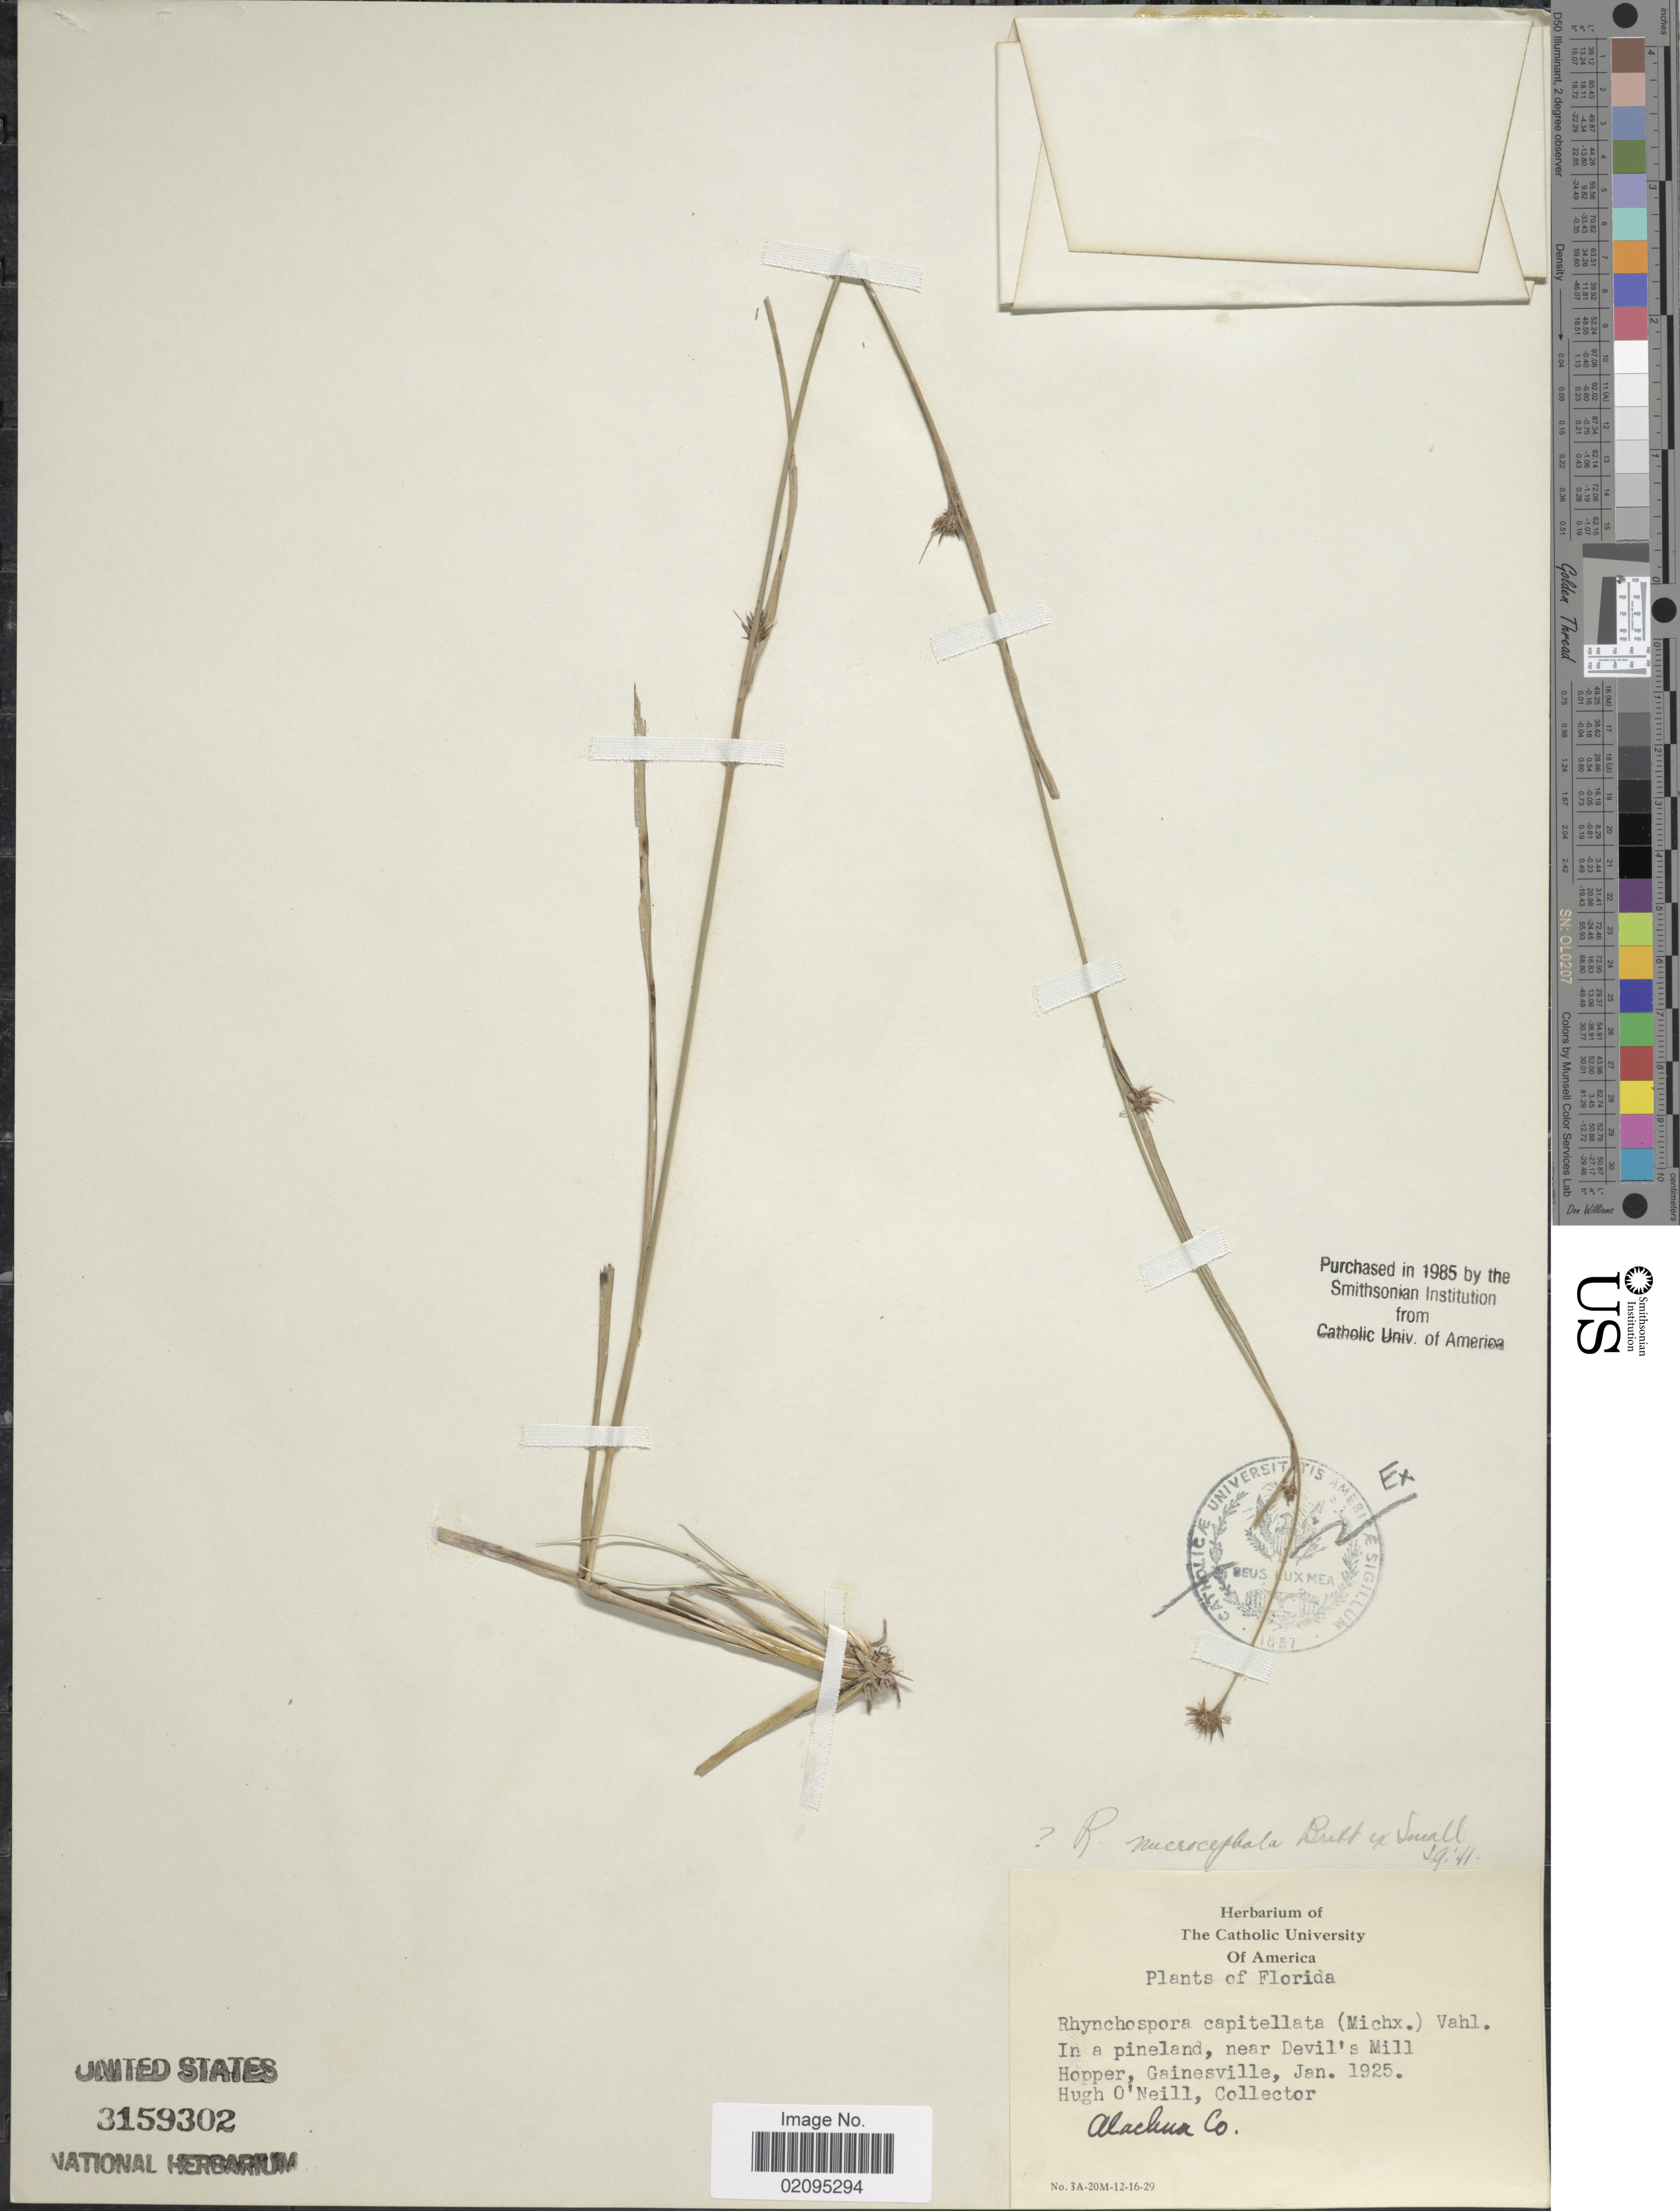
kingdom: Plantae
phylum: Tracheophyta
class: Liliopsida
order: Poales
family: Cyperaceae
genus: Rhynchospora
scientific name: Rhynchospora sp.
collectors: H. O'Neill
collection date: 1925-01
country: United States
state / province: Florida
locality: Near Devil's Mill Hooper, Gainesville, Alachua Co.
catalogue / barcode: US 3159302